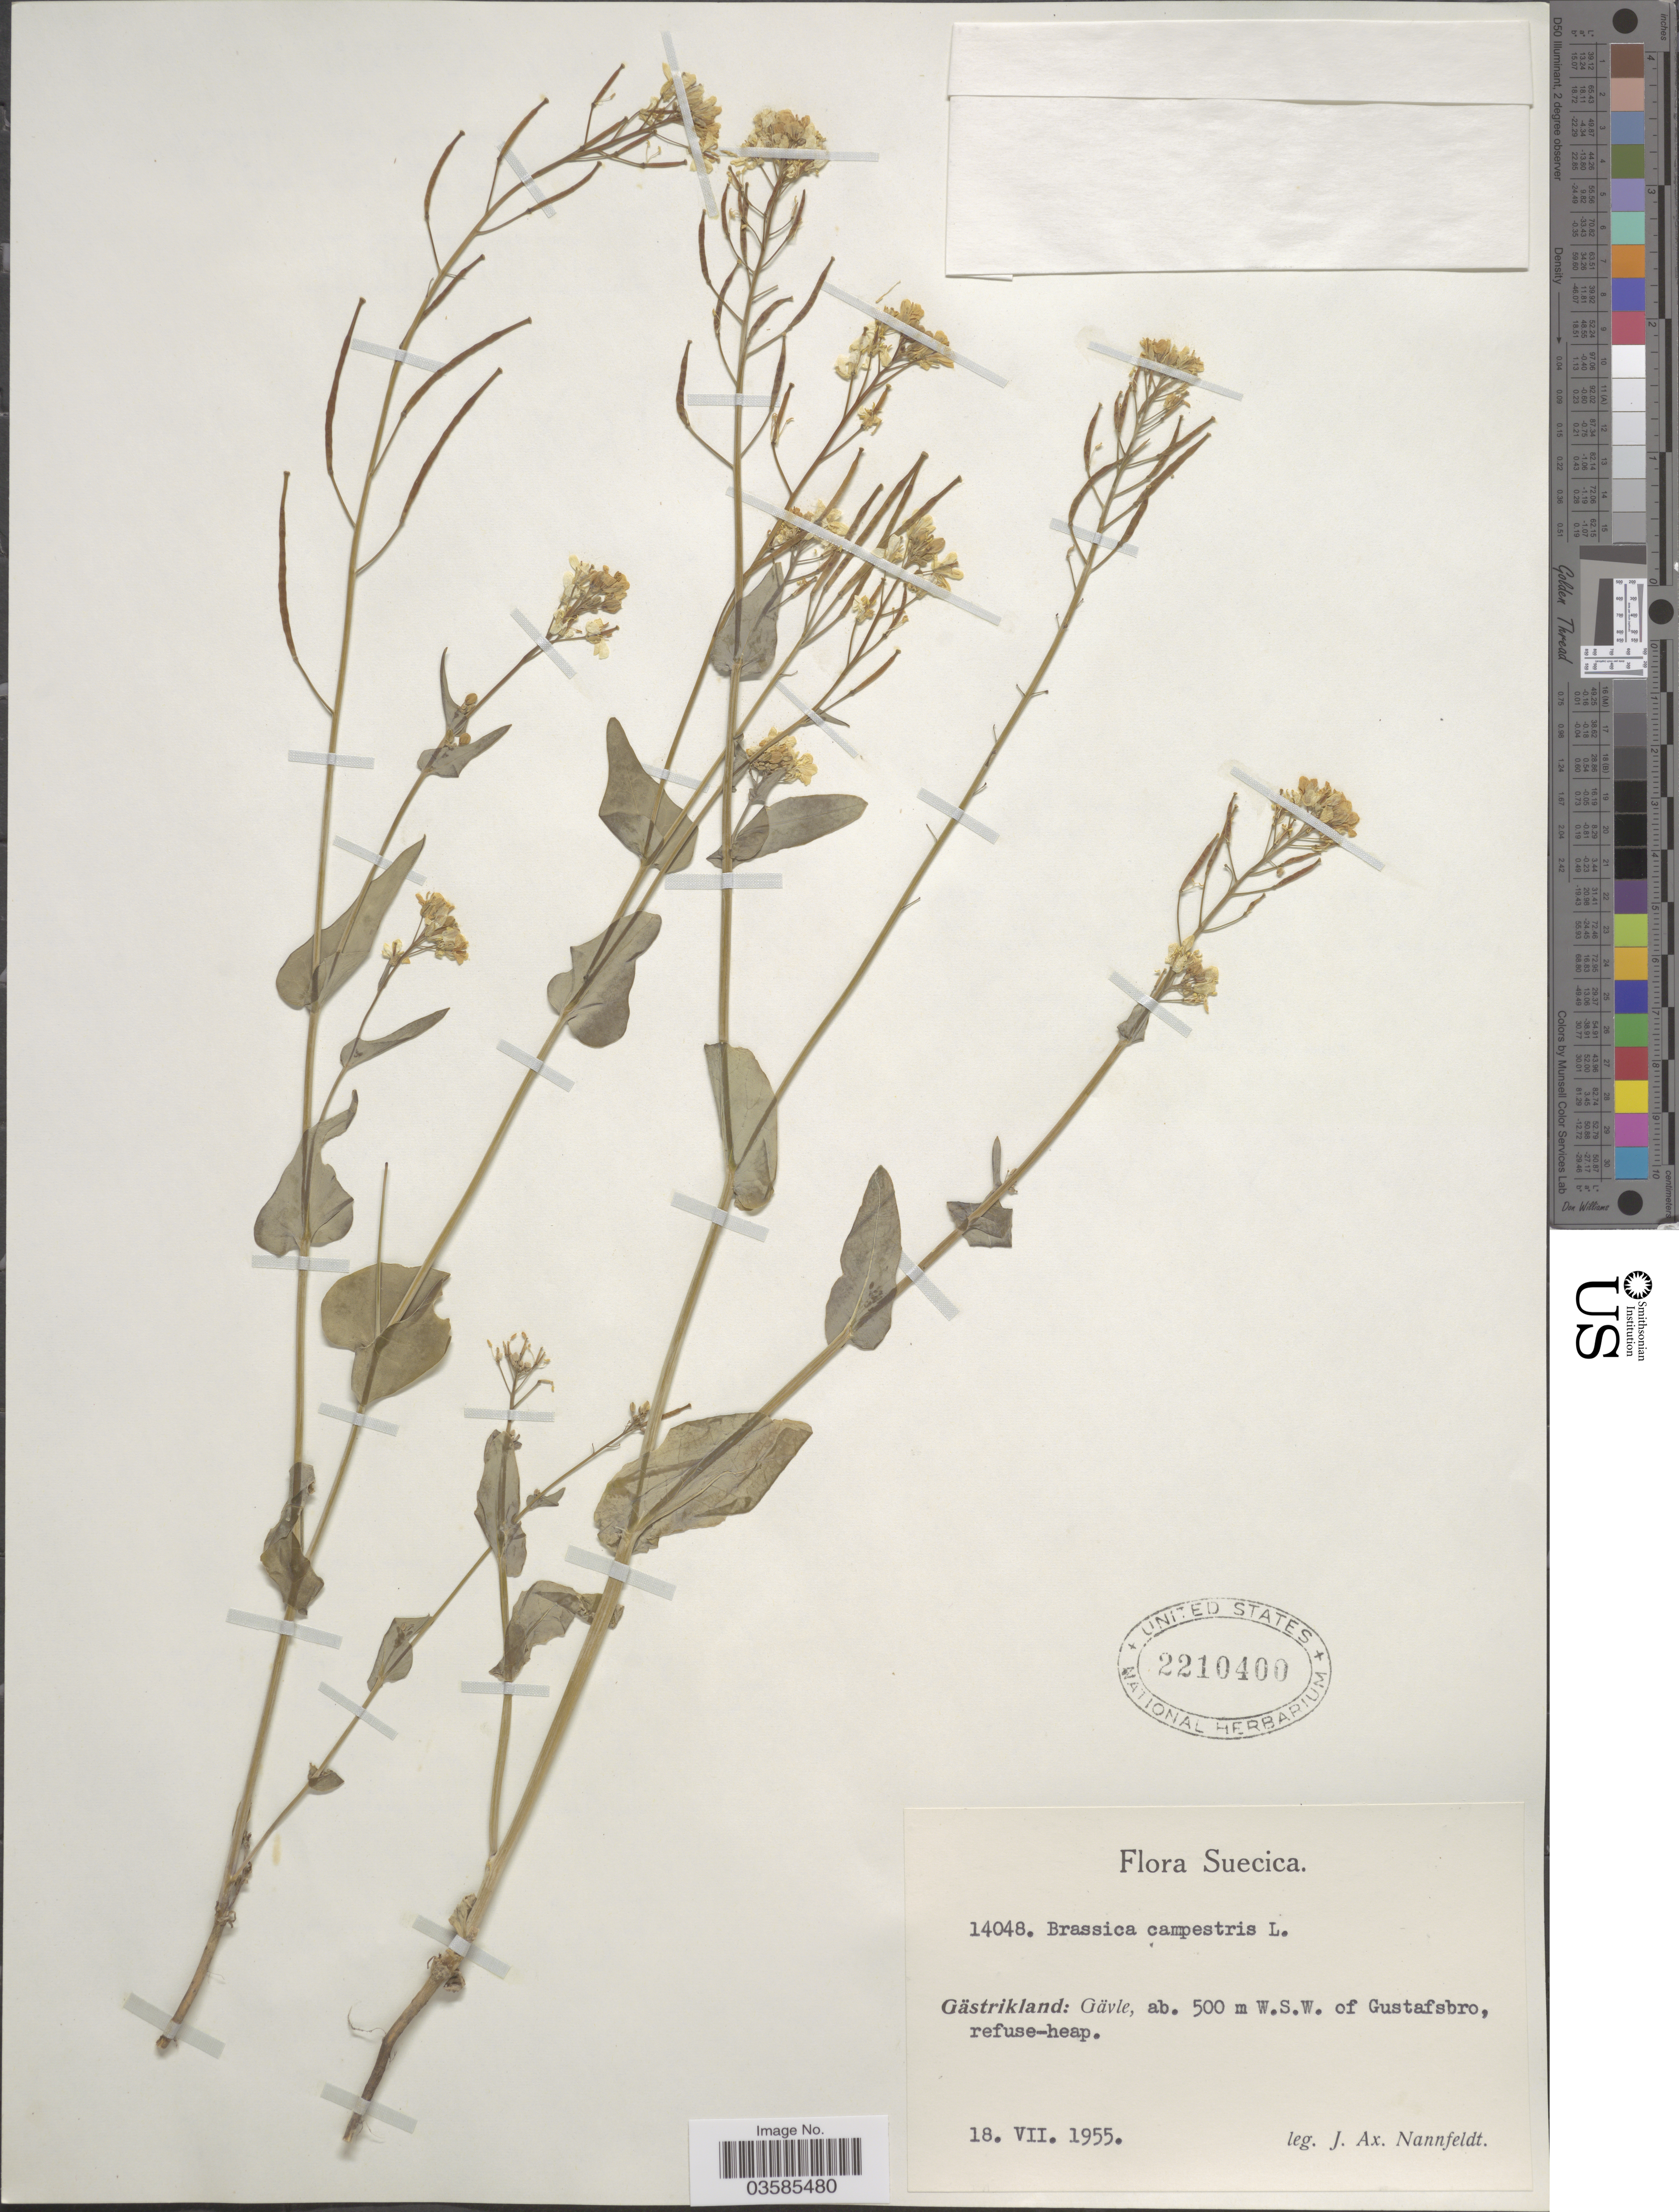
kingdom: Plantae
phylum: Tracheophyta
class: Magnoliopsida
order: Brassicales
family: Brassicaceae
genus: Brassica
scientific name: Brassica campestris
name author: L.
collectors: J. Nannfeldt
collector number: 14048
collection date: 1955-07-18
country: Sweden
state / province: Gavleborg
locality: Suecica. Gästrikland: Gävle. WSW of Gustafsbro, refuse-heap.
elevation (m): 500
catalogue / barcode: US 2210400